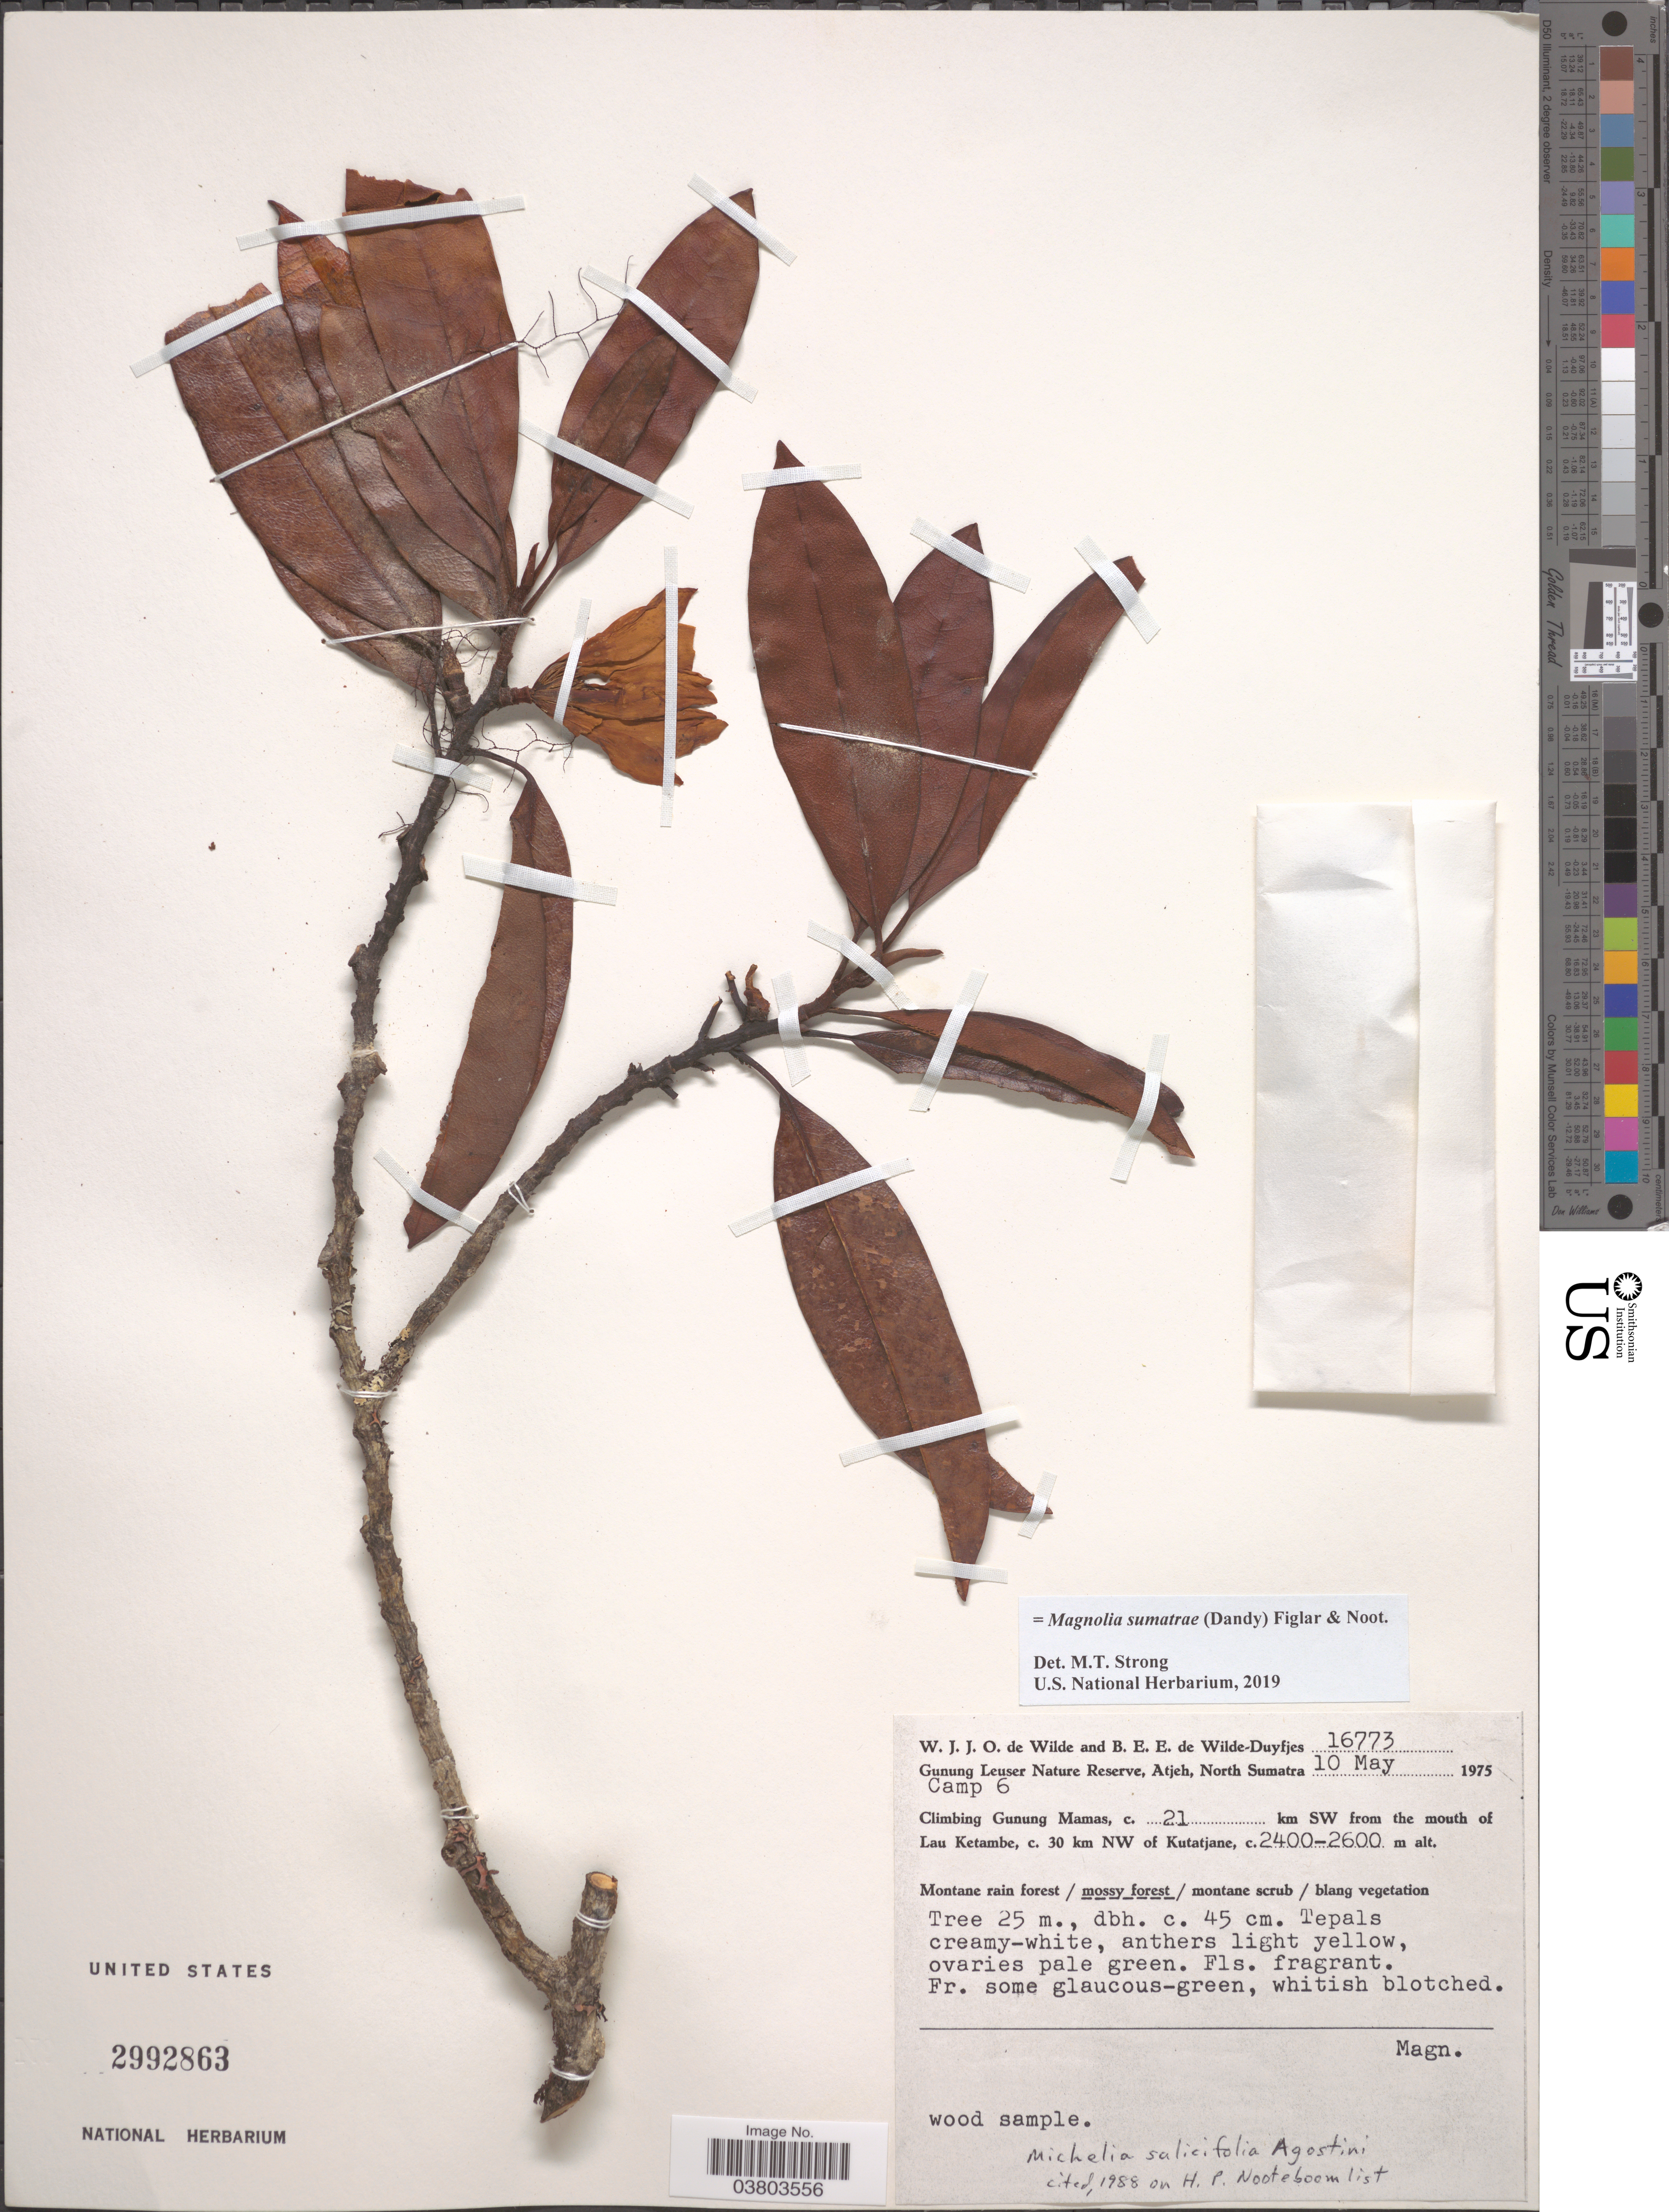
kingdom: Plantae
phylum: Tracheophyta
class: Magnoliopsida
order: Magnoliales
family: Magnoliaceae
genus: Magnolia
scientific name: Magnolia sumatrae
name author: (Dandy) Figlar & Noot.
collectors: W. J. de Wilde & B. E. de Wilde-Duyfjes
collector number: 16773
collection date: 1975-05-10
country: Indonesia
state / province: Sumatra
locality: Gunung Leuser Nature Reserve, Atjeh, North Sumatra. Camp 6. Gunung Mamas; c. 21 km SW from the mouth of Lau Ketambe, c. 30 km NW of Kutatjane.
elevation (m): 2400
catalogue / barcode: US 2998263